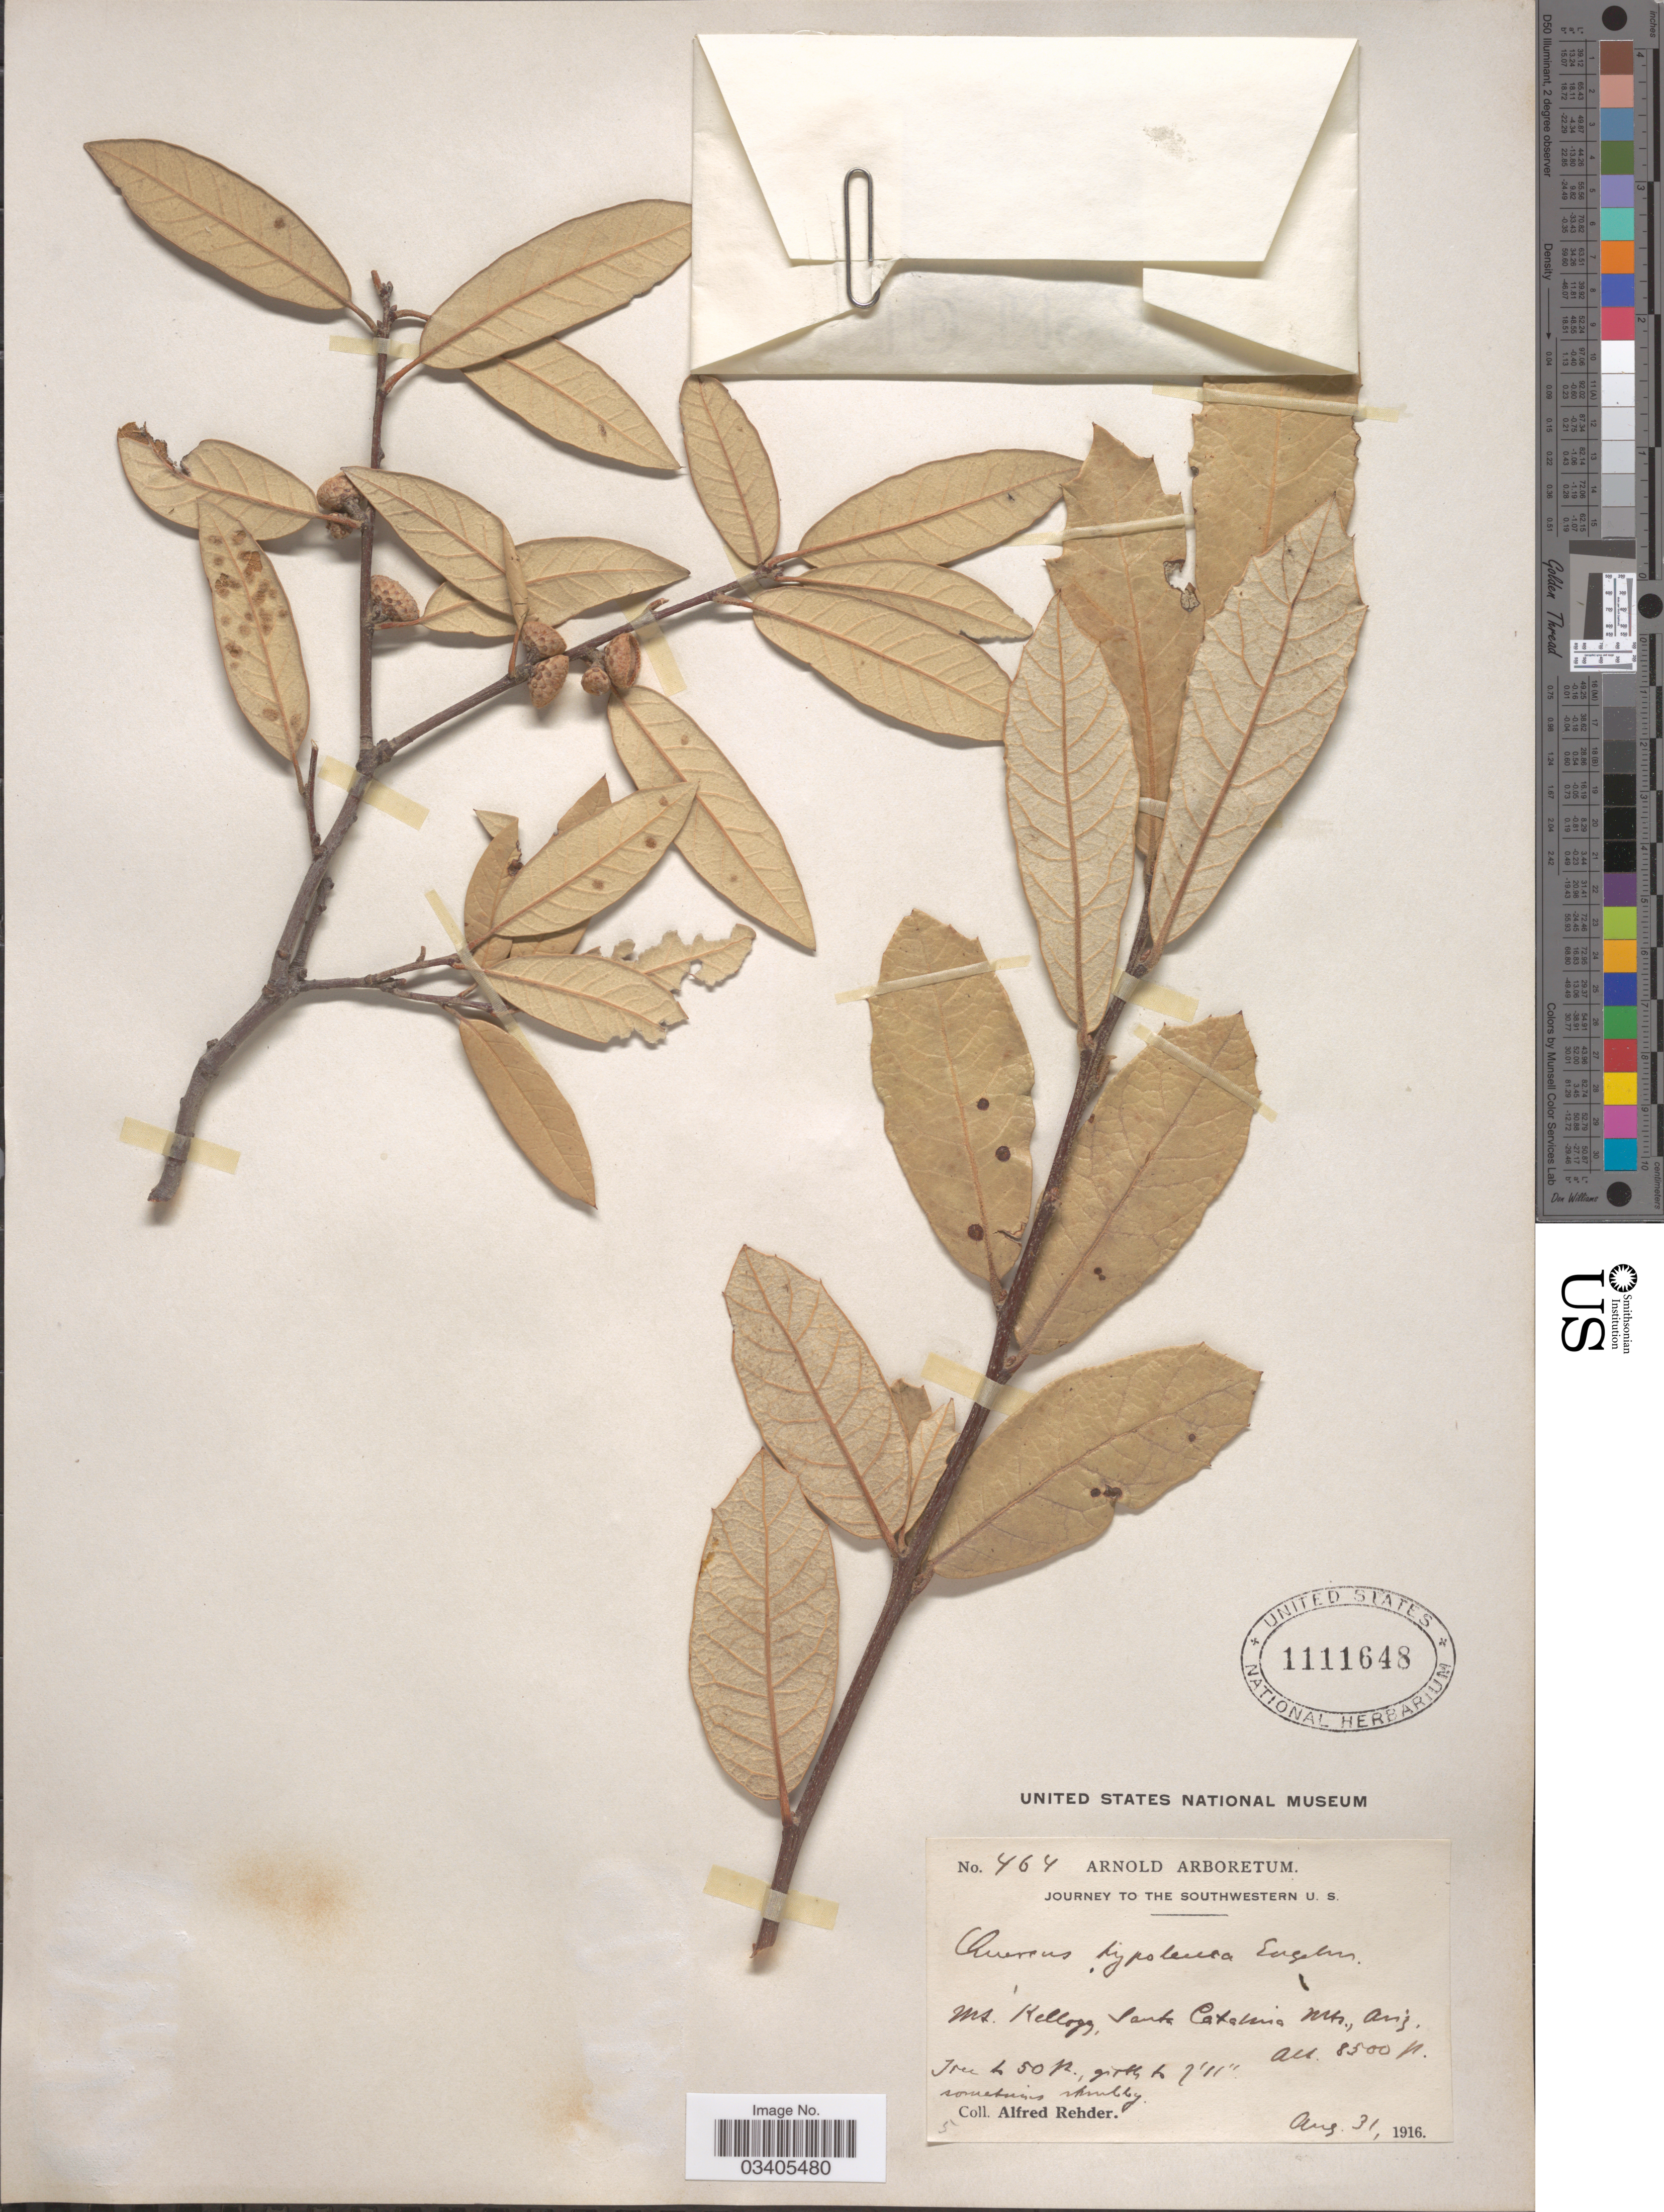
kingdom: Plantae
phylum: Tracheophyta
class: Magnoliopsida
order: Fagales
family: Fagaceae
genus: Quercus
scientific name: Quercus hypoleucoides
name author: A. Camus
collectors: A. Rehder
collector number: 464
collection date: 1916-08-31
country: United States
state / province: Arizona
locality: Nt. Kellogg, Santa Catalina Mts.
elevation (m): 2591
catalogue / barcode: US 1111648